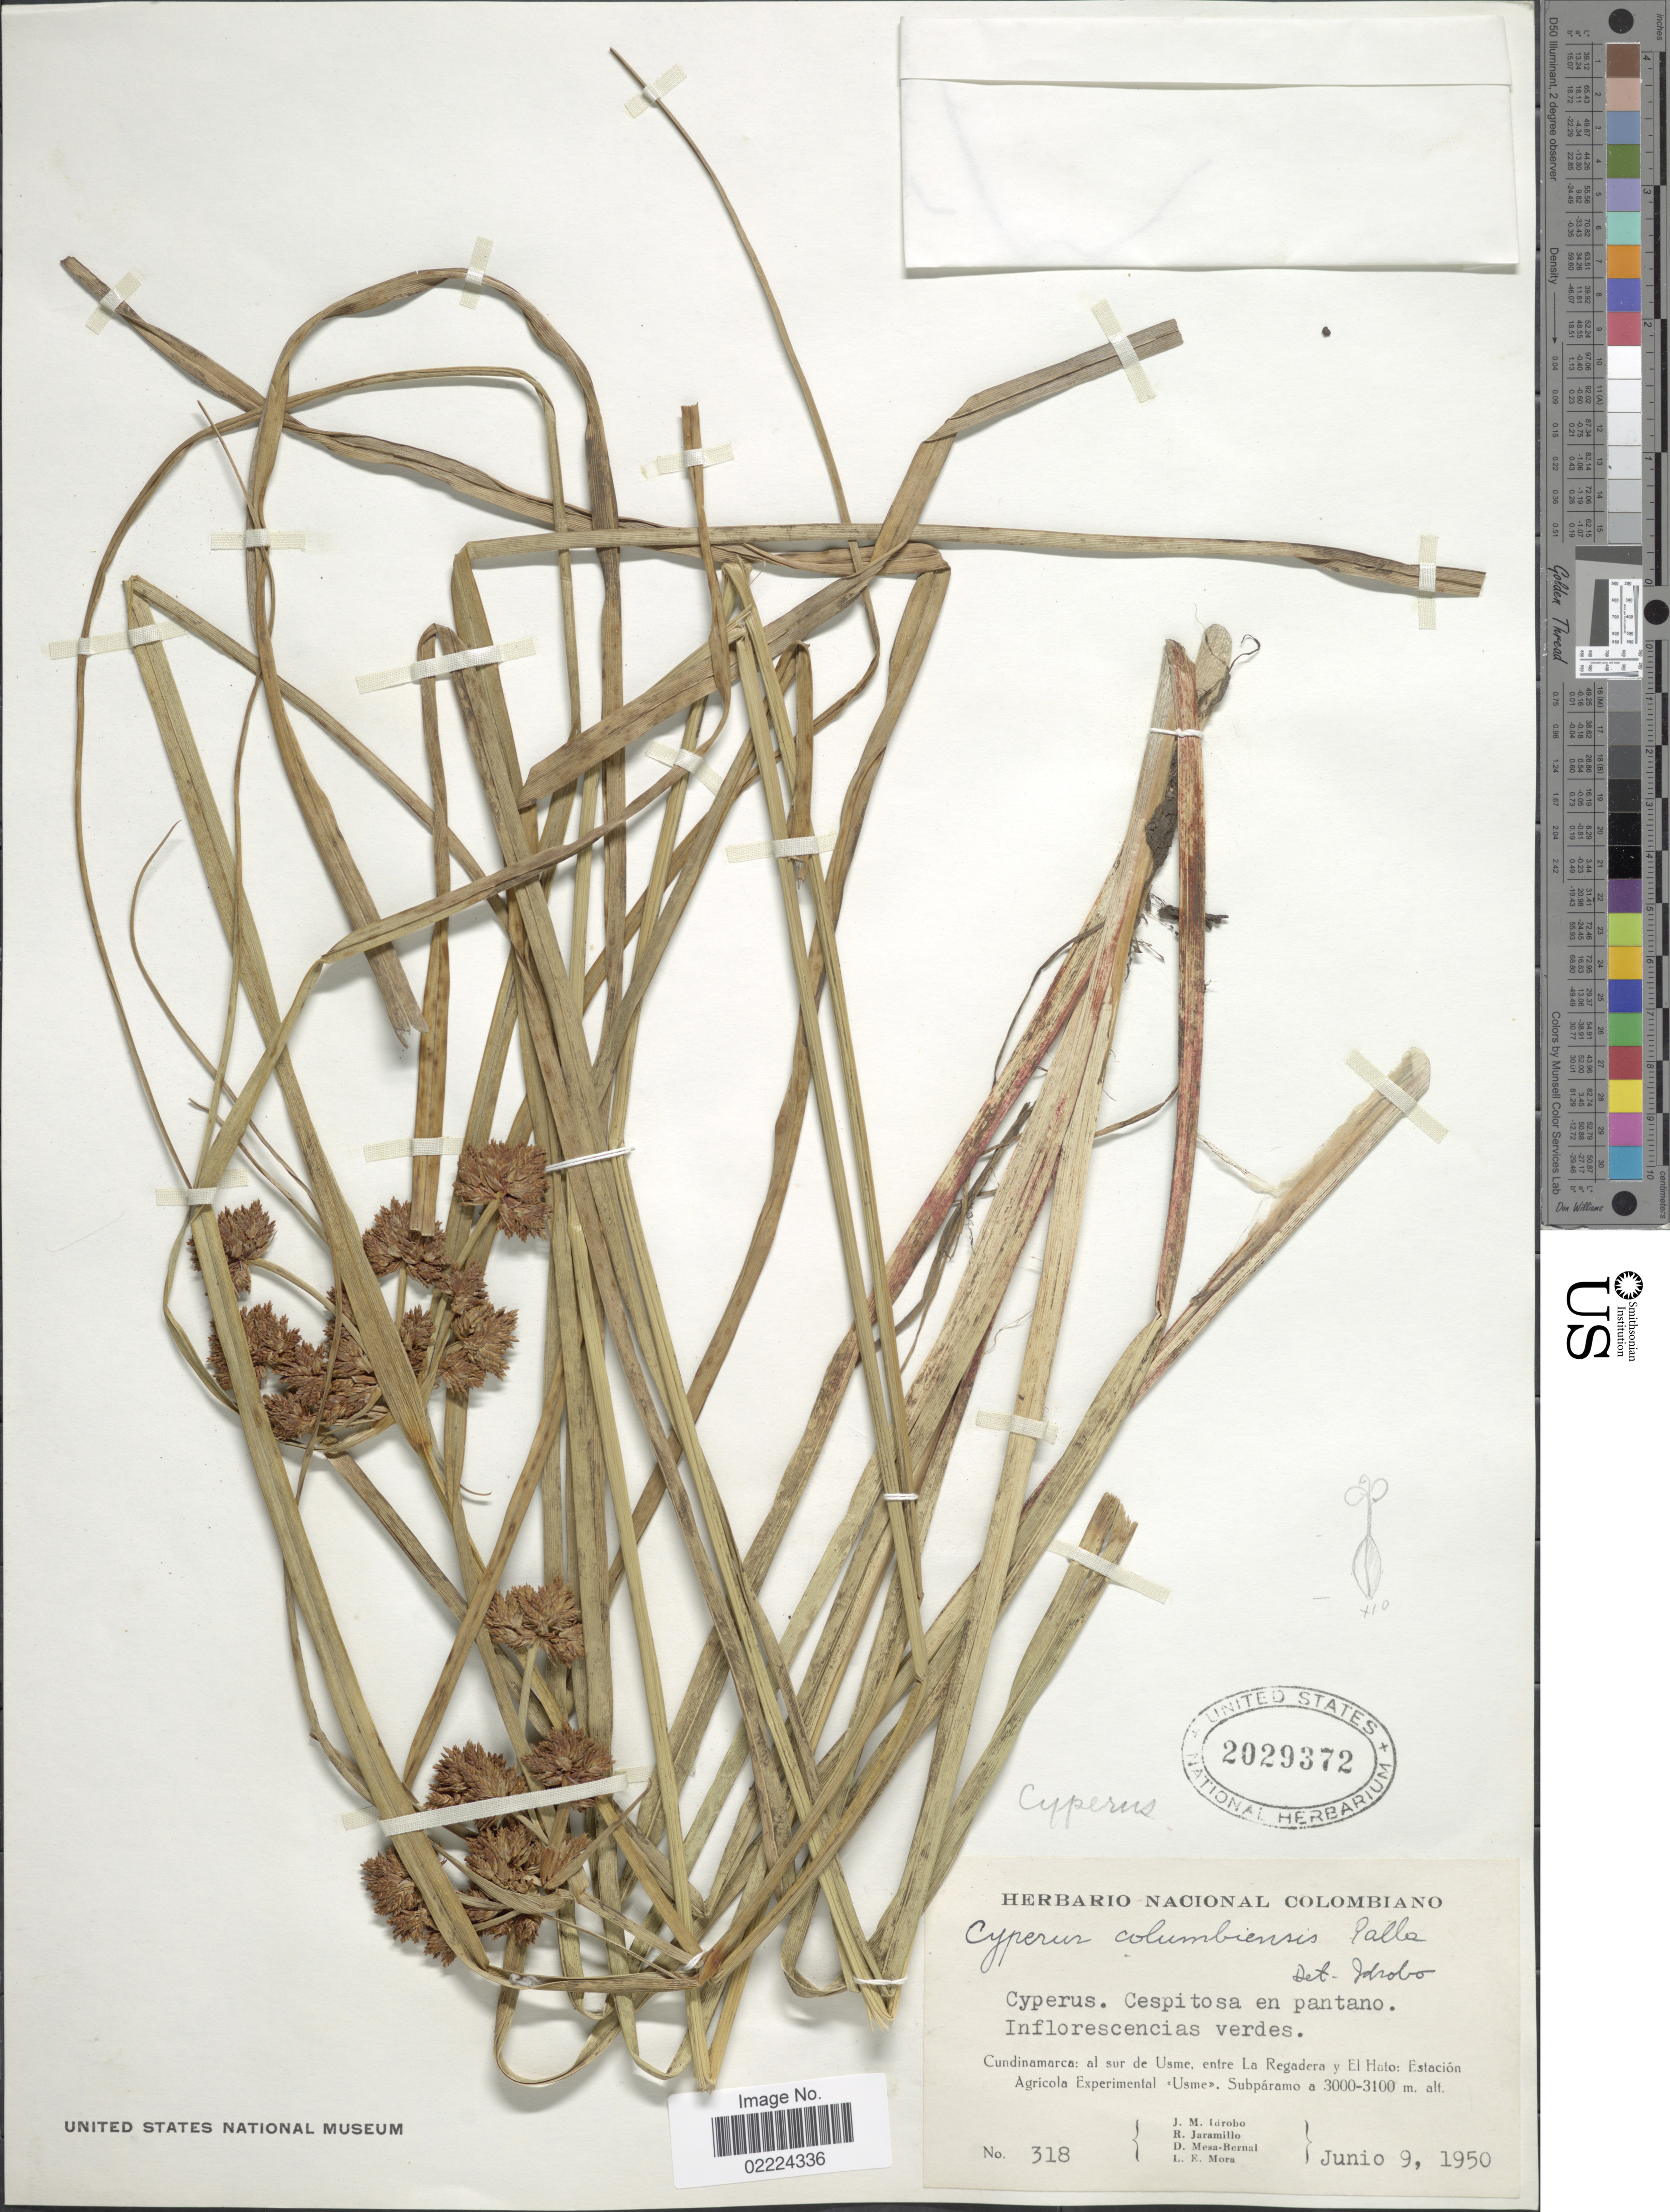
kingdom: Plantae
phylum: Tracheophyta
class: Liliopsida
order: Poales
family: Cyperaceae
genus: Cyperus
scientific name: Cyperus columbiensis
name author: Palla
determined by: Strong, Mark T., (BOT), Smithsonian Institution - National Museum of Natural History (UNITED STATES)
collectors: J. M. Idrobo, R. Jaramillo M., D. Mesa Bernal & L. Mora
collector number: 318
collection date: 1950-06-09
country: Colombia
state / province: Cundinamarca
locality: Al sur de Usme, entre La Regadera y El Hato: Estacion Agricola Experimental <<Usme>> Subparamo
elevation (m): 3000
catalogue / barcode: US 2029372